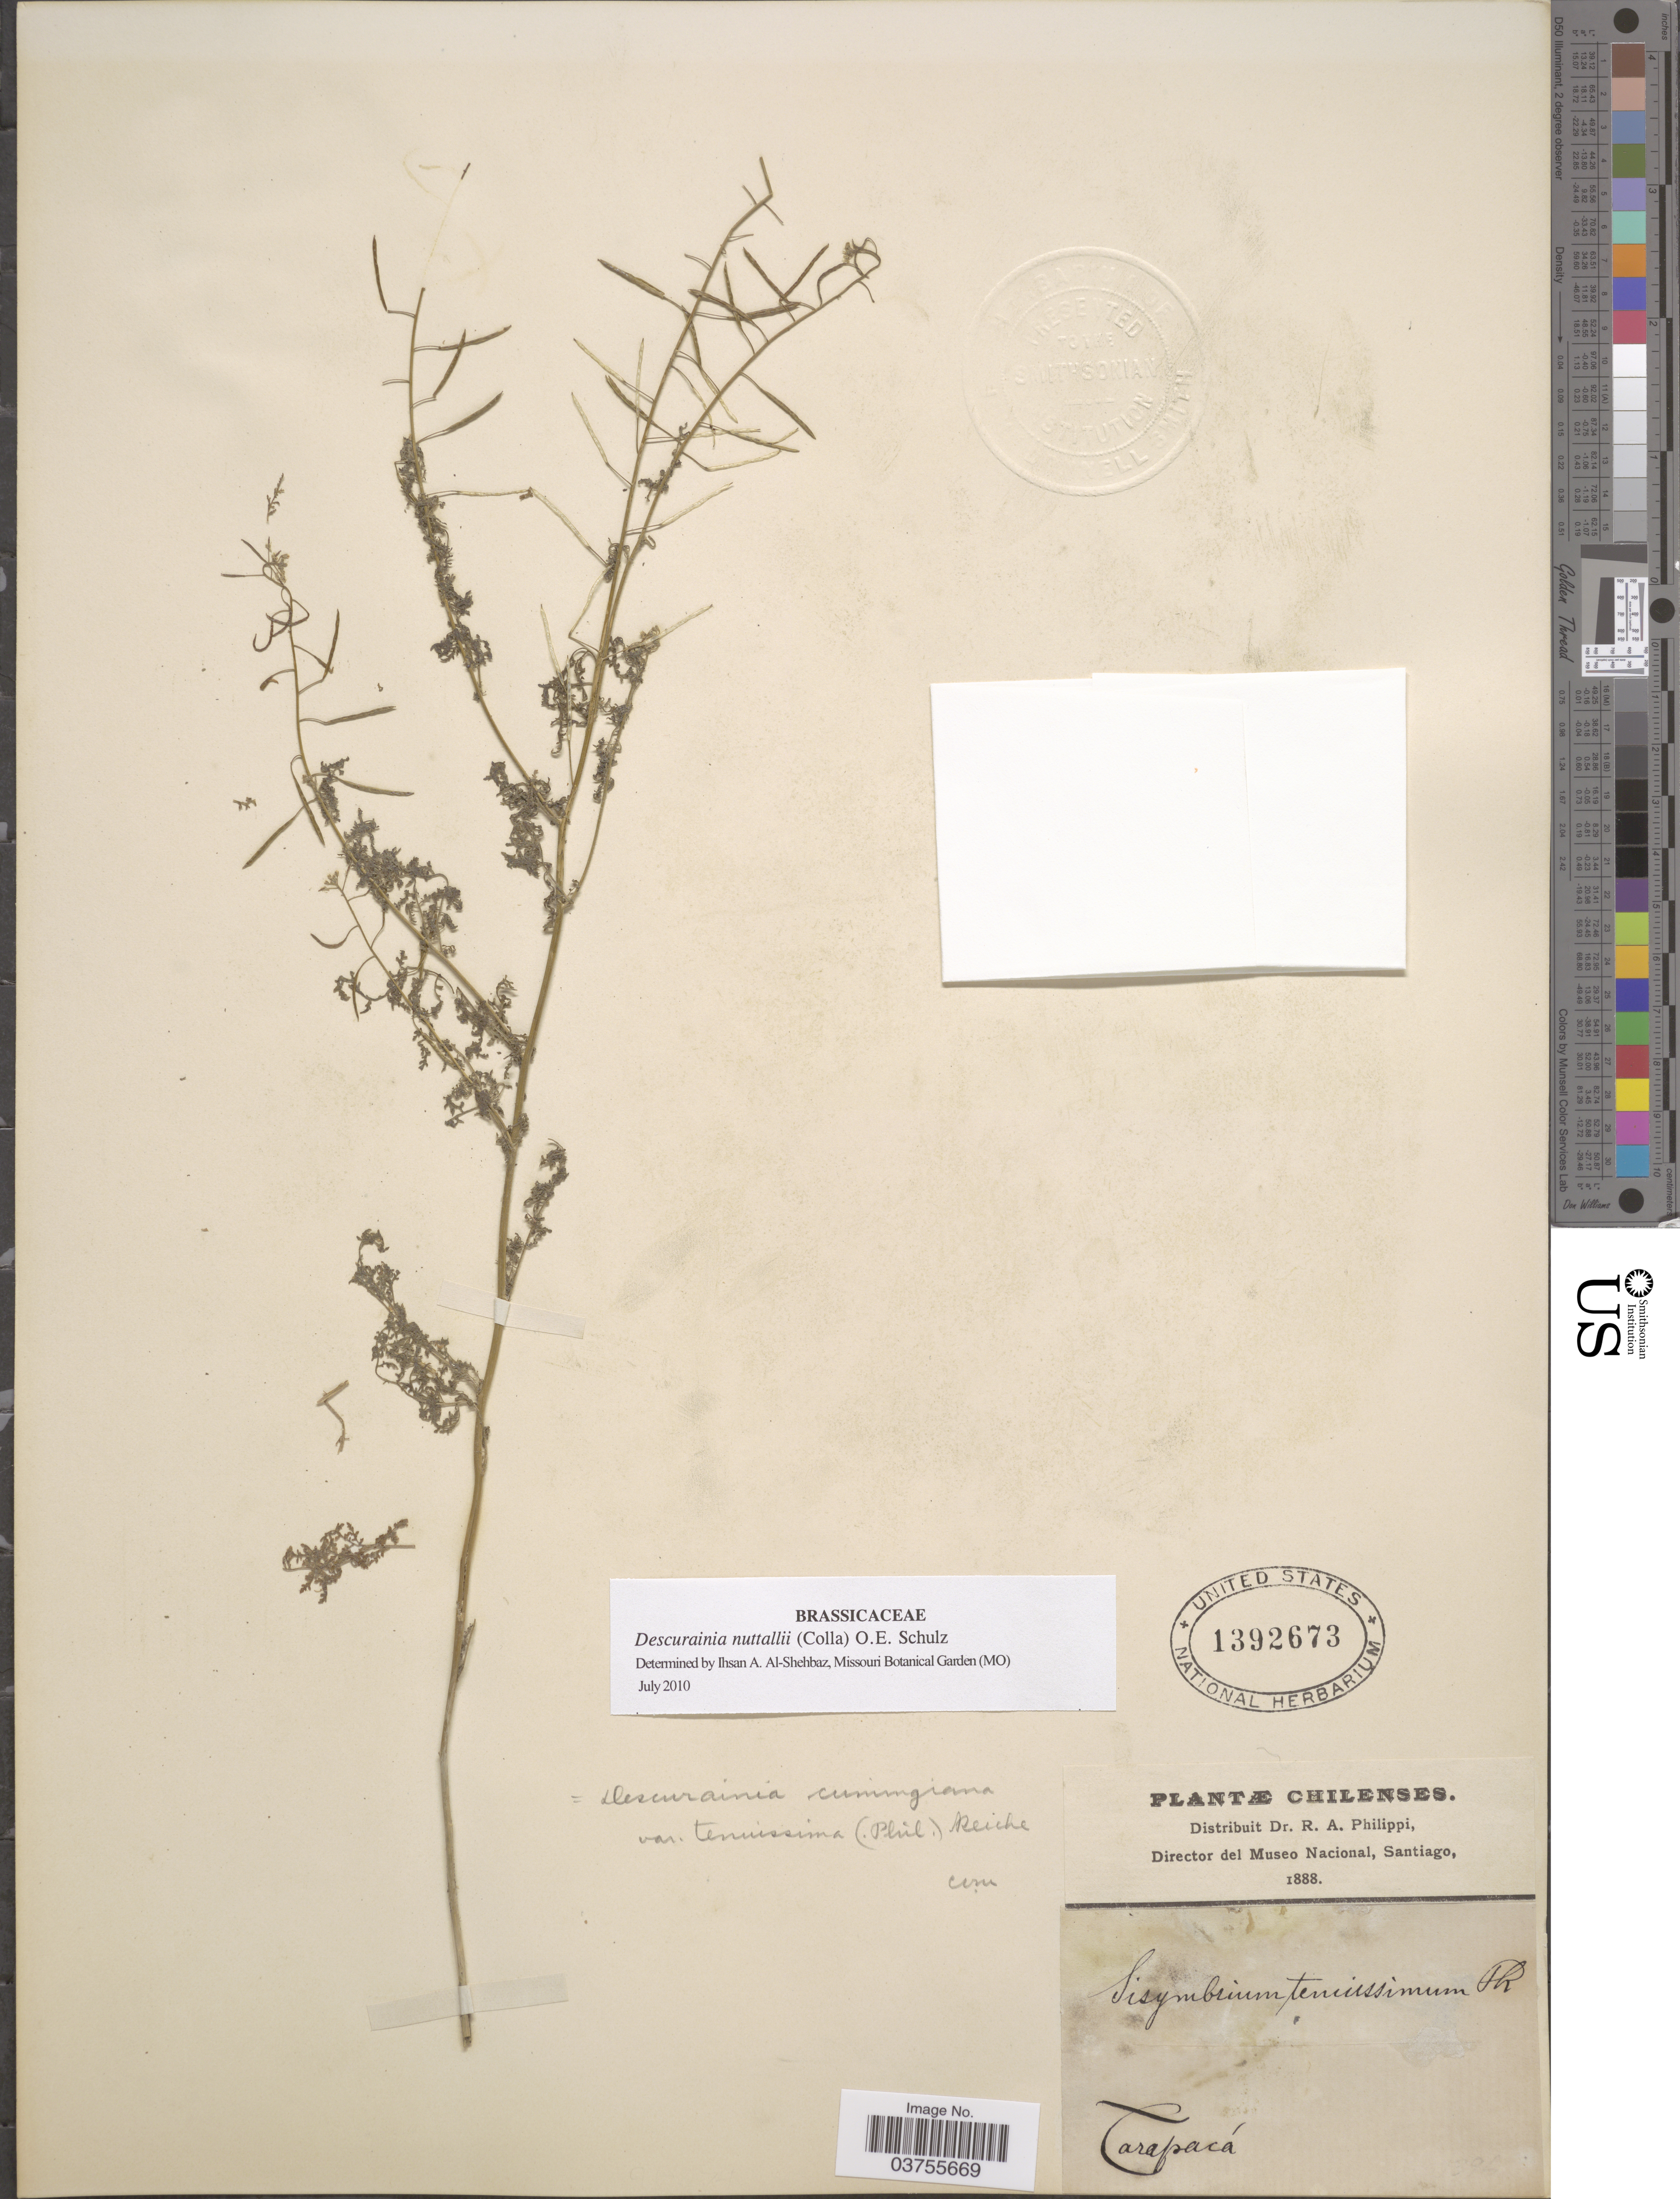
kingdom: Plantae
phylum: Tracheophyta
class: Magnoliopsida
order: Brassicales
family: Brassicaceae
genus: Descurainia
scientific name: Descurainia nuttallii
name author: (Colla & C.A. Mey.) O.E. Schulz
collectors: ex. herb. R.A. Philippi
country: Chile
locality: Tarapacá.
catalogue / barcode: US 1392673